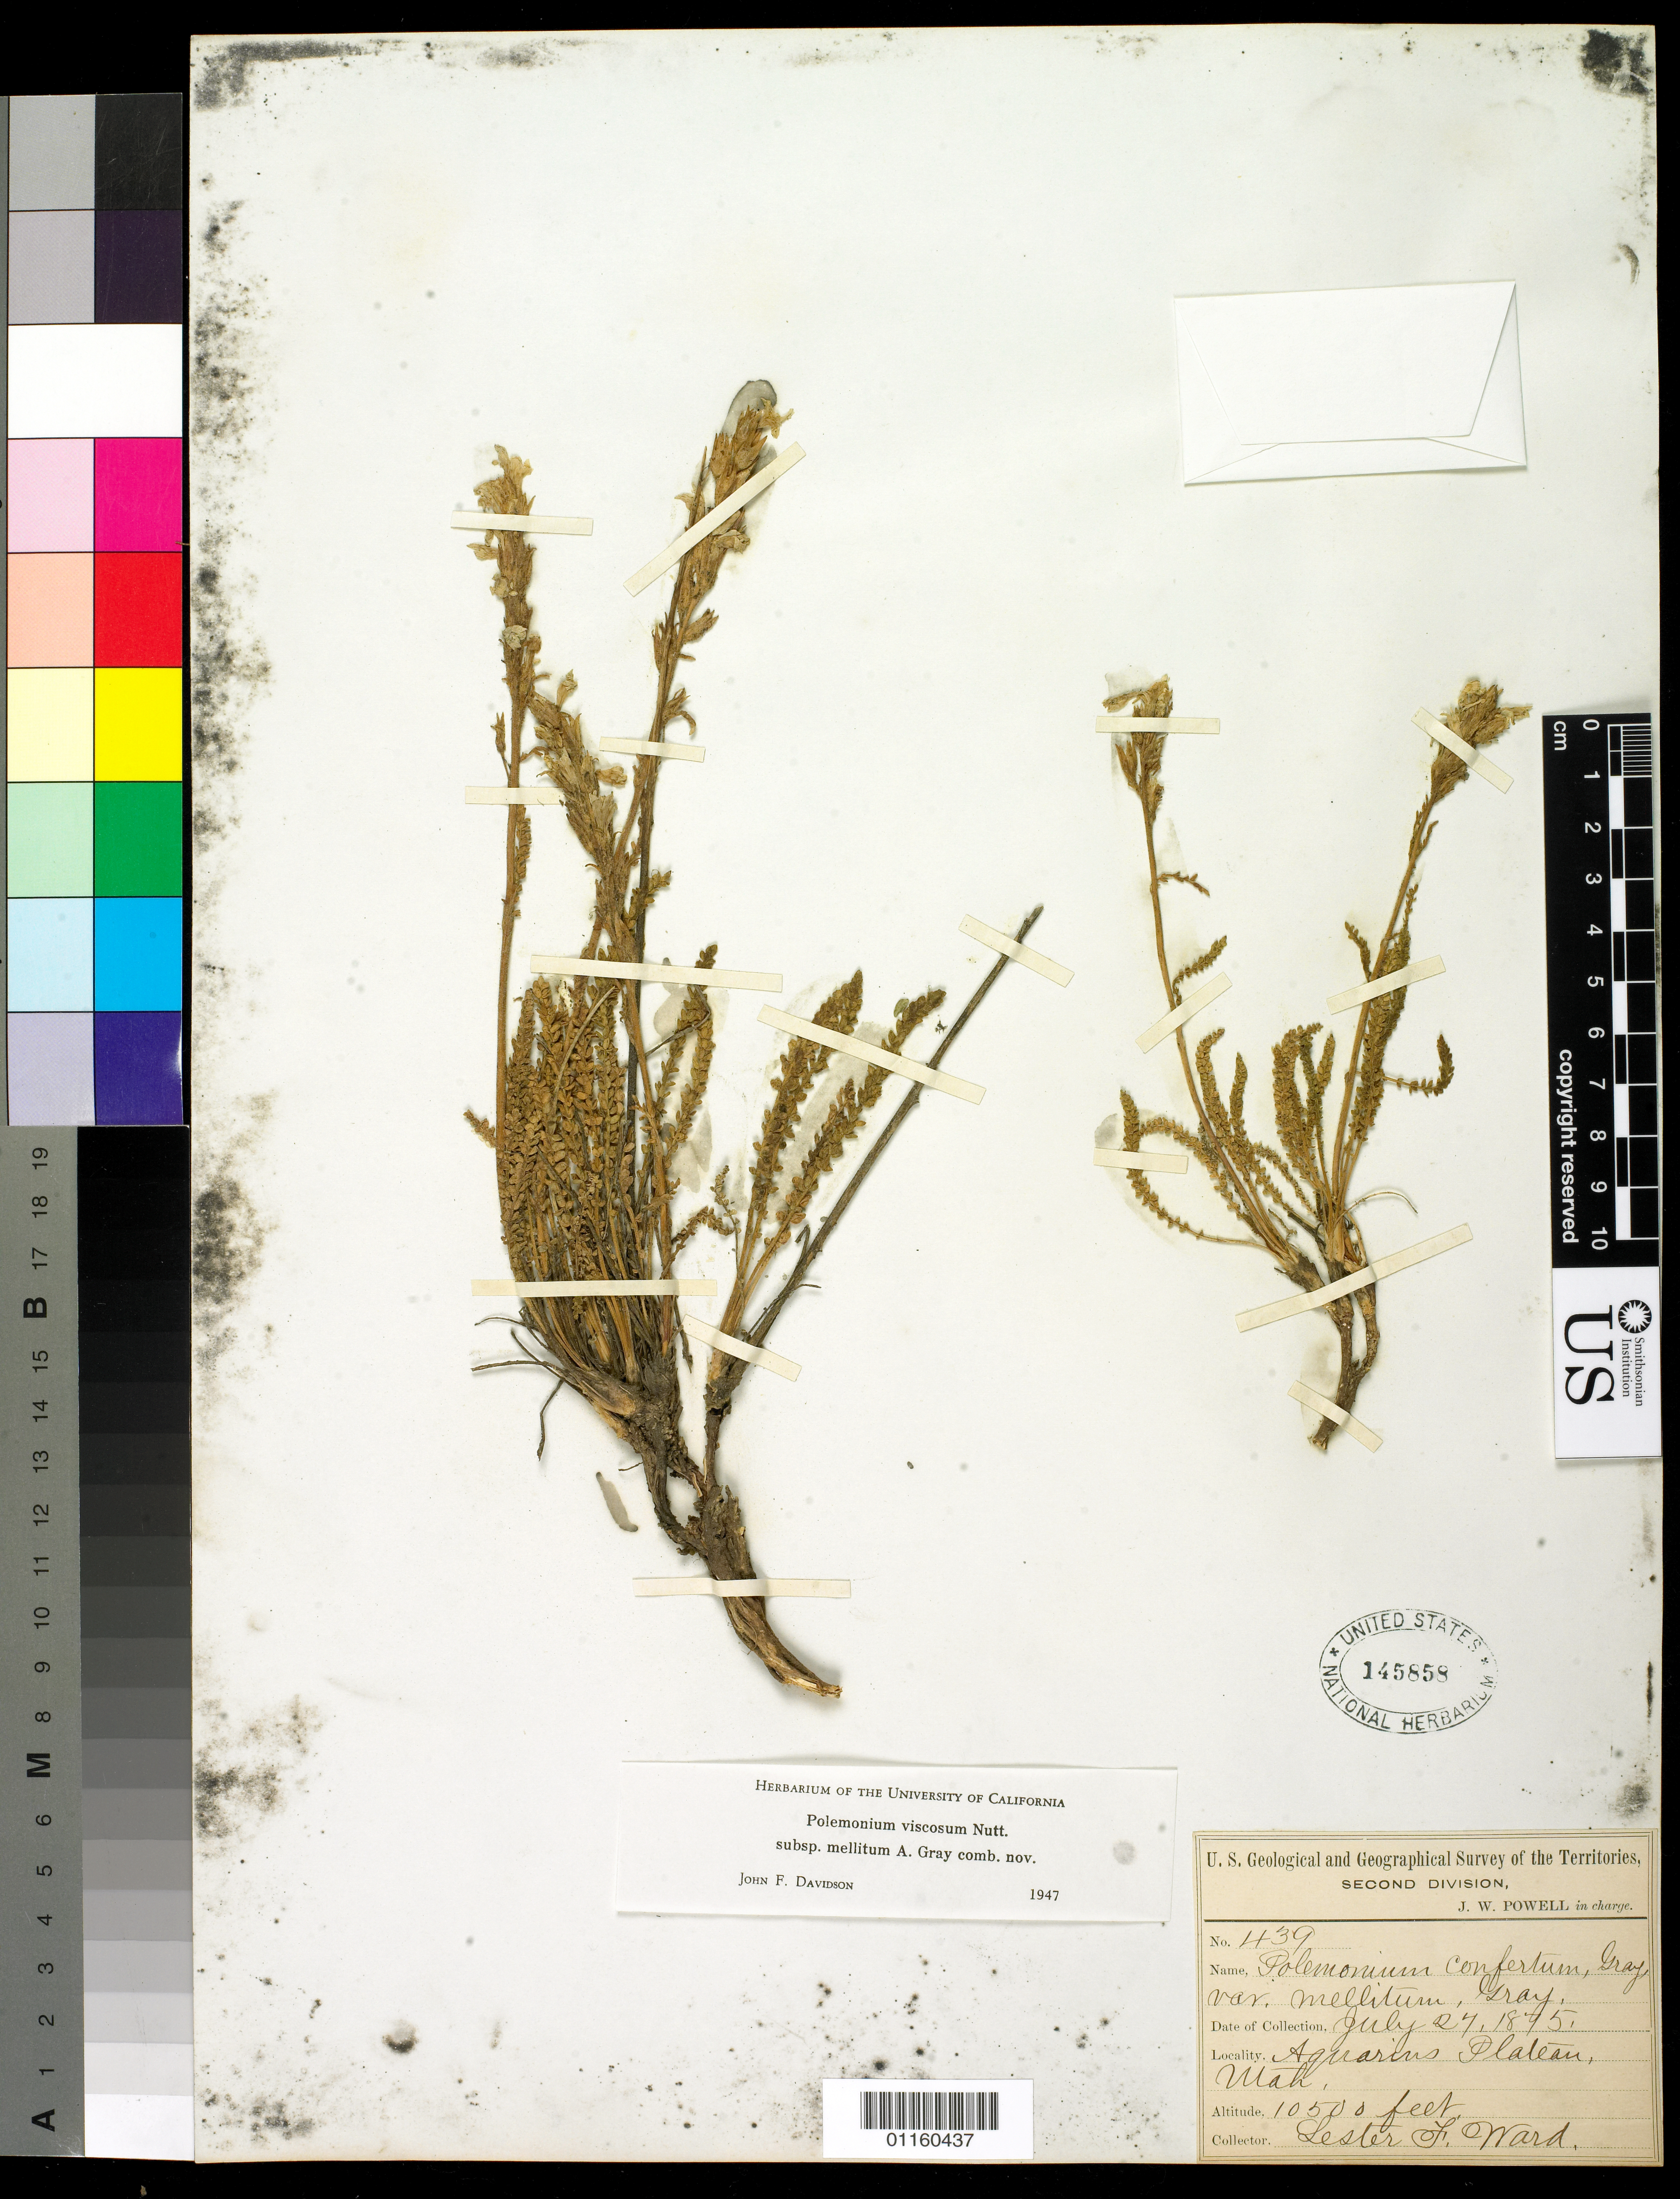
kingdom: Plantae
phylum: Tracheophyta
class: Magnoliopsida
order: Ericales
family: Polemoniaceae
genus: Polemonium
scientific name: Polemonium viscosum subsp. mellitum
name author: (A. Gray) J.F. Davidson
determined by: Davidson, J. F.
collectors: L. F. Ward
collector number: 439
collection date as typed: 24 Jul 1875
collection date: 1875-07-24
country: United States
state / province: Utah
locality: Aquarius Plateau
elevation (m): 3200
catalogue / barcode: US 145858